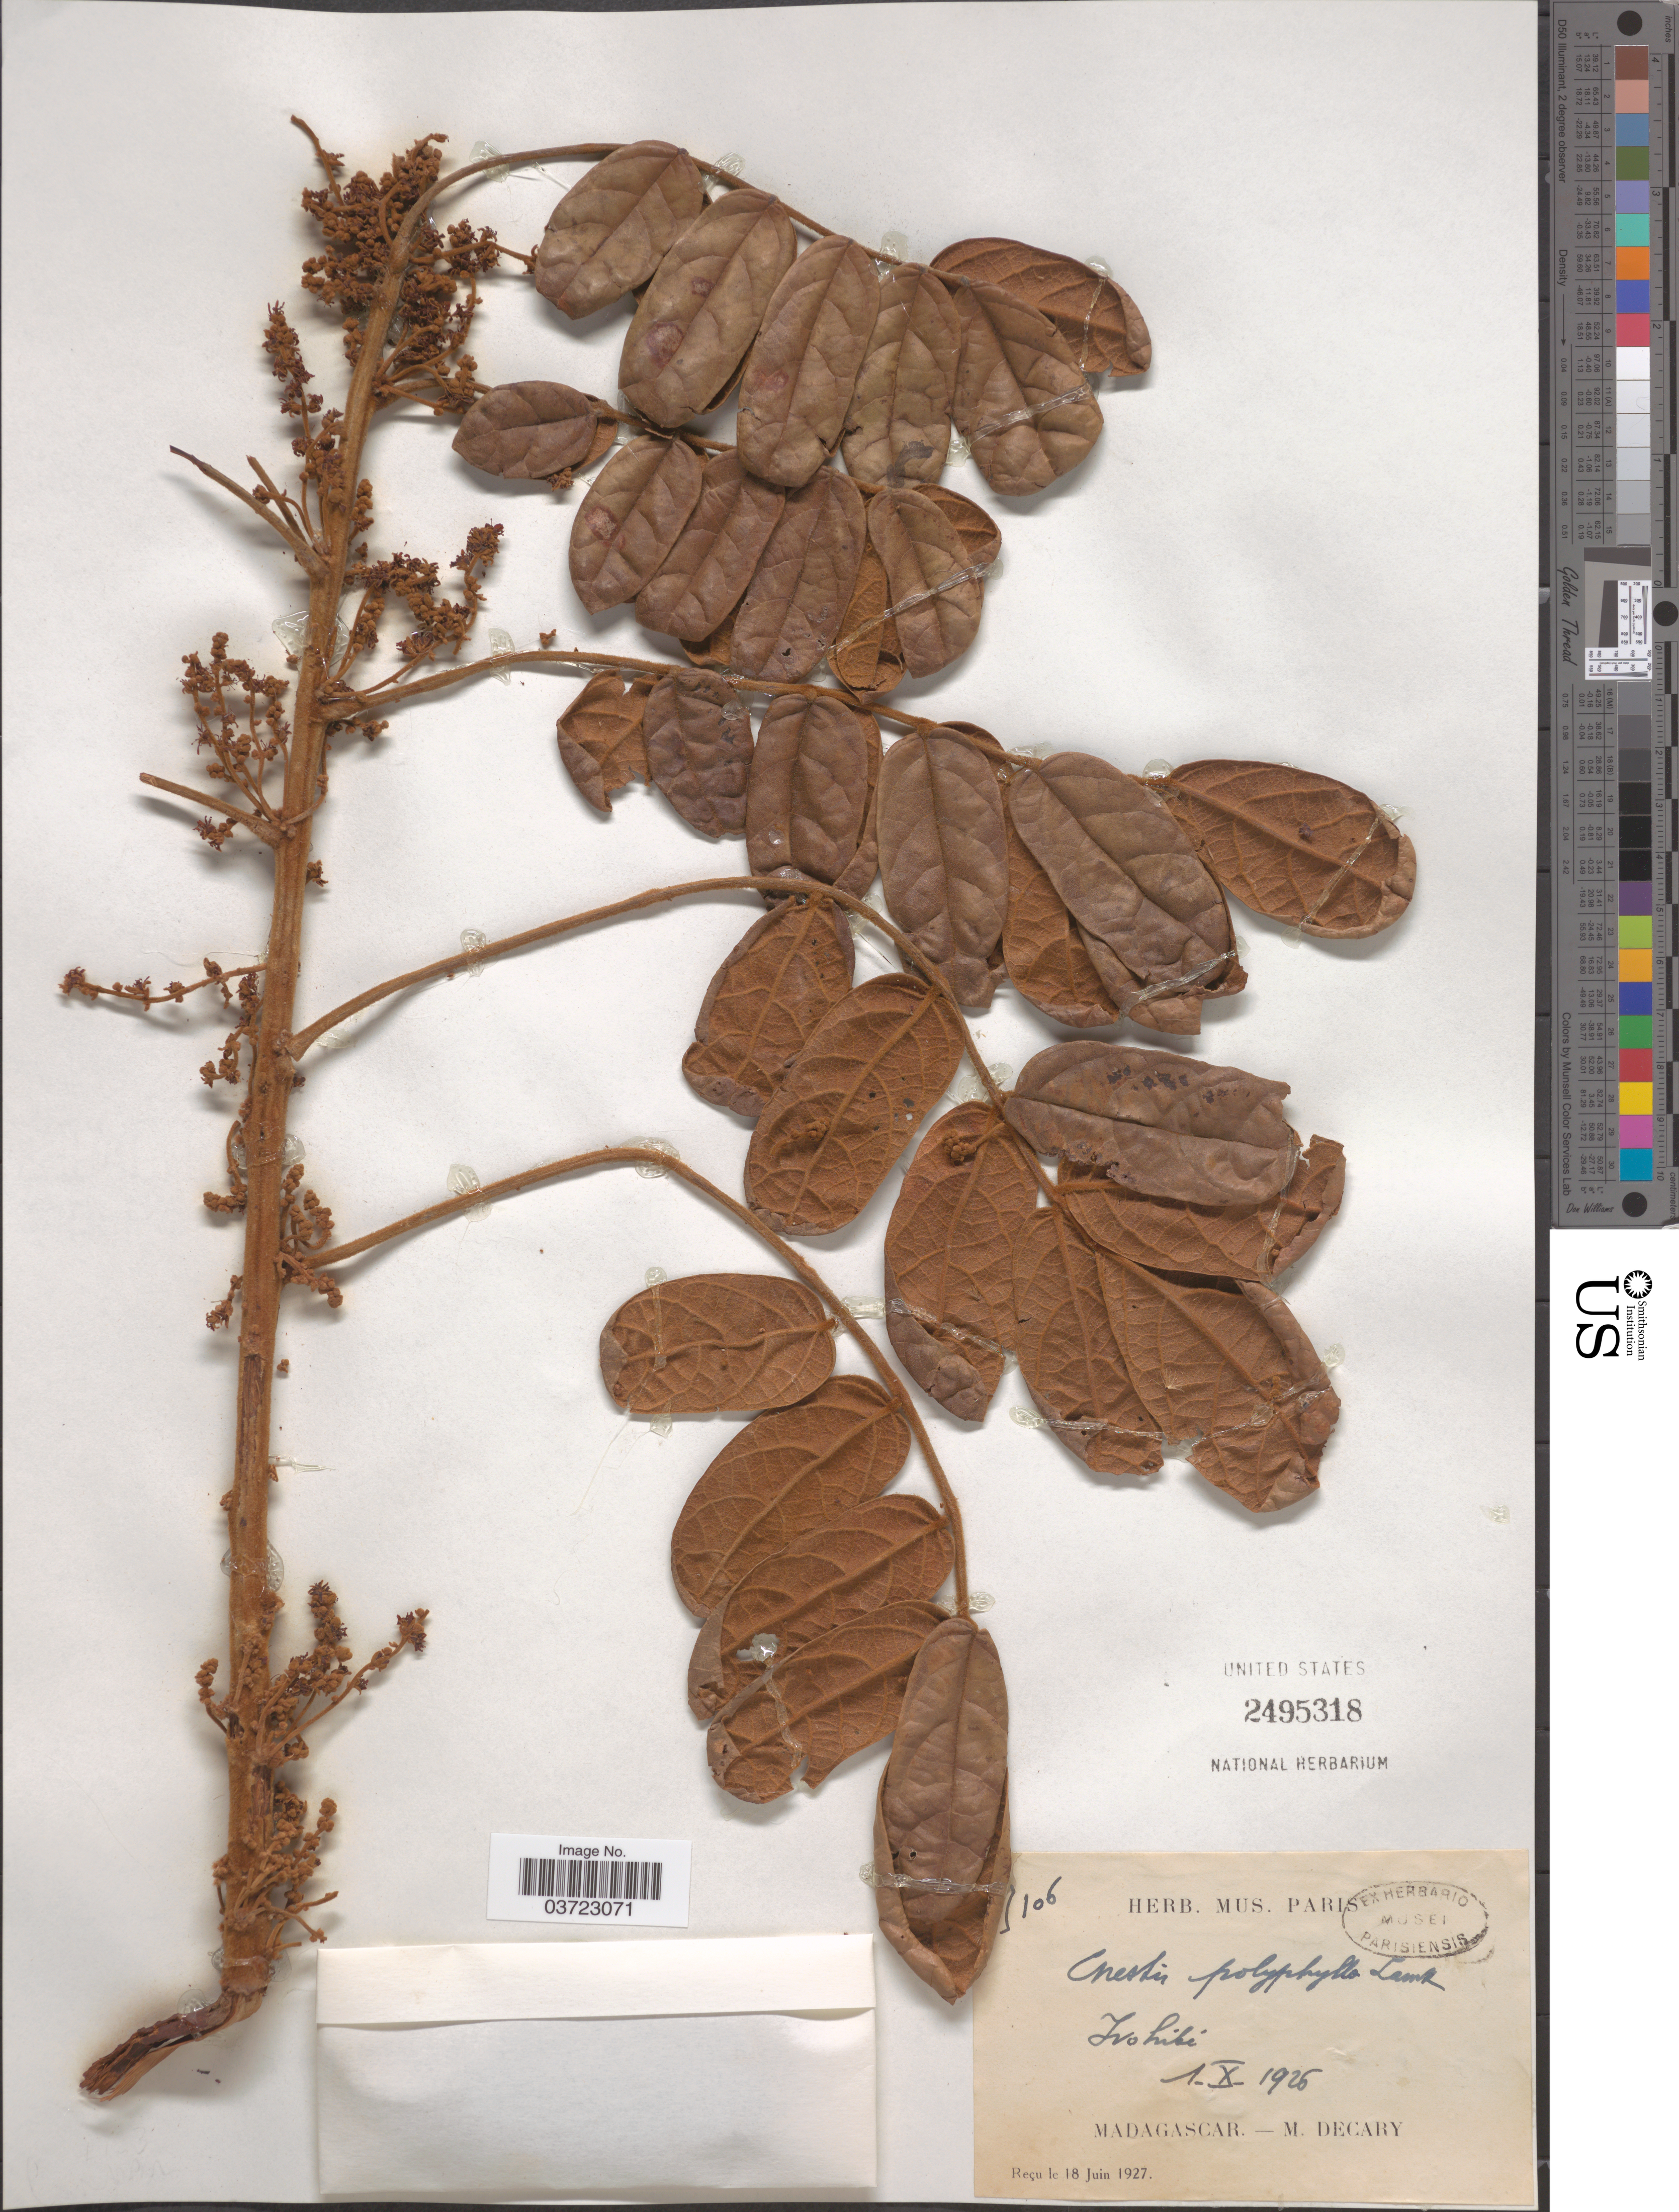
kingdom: Plantae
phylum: Tracheophyta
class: Magnoliopsida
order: Oxalidales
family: Connaraceae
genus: Cnestis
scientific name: Cnestis polyphylla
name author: Lam.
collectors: R. Decary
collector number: !106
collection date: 1926-10-01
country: Madagascar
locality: Ivohibe.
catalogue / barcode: US 2495318